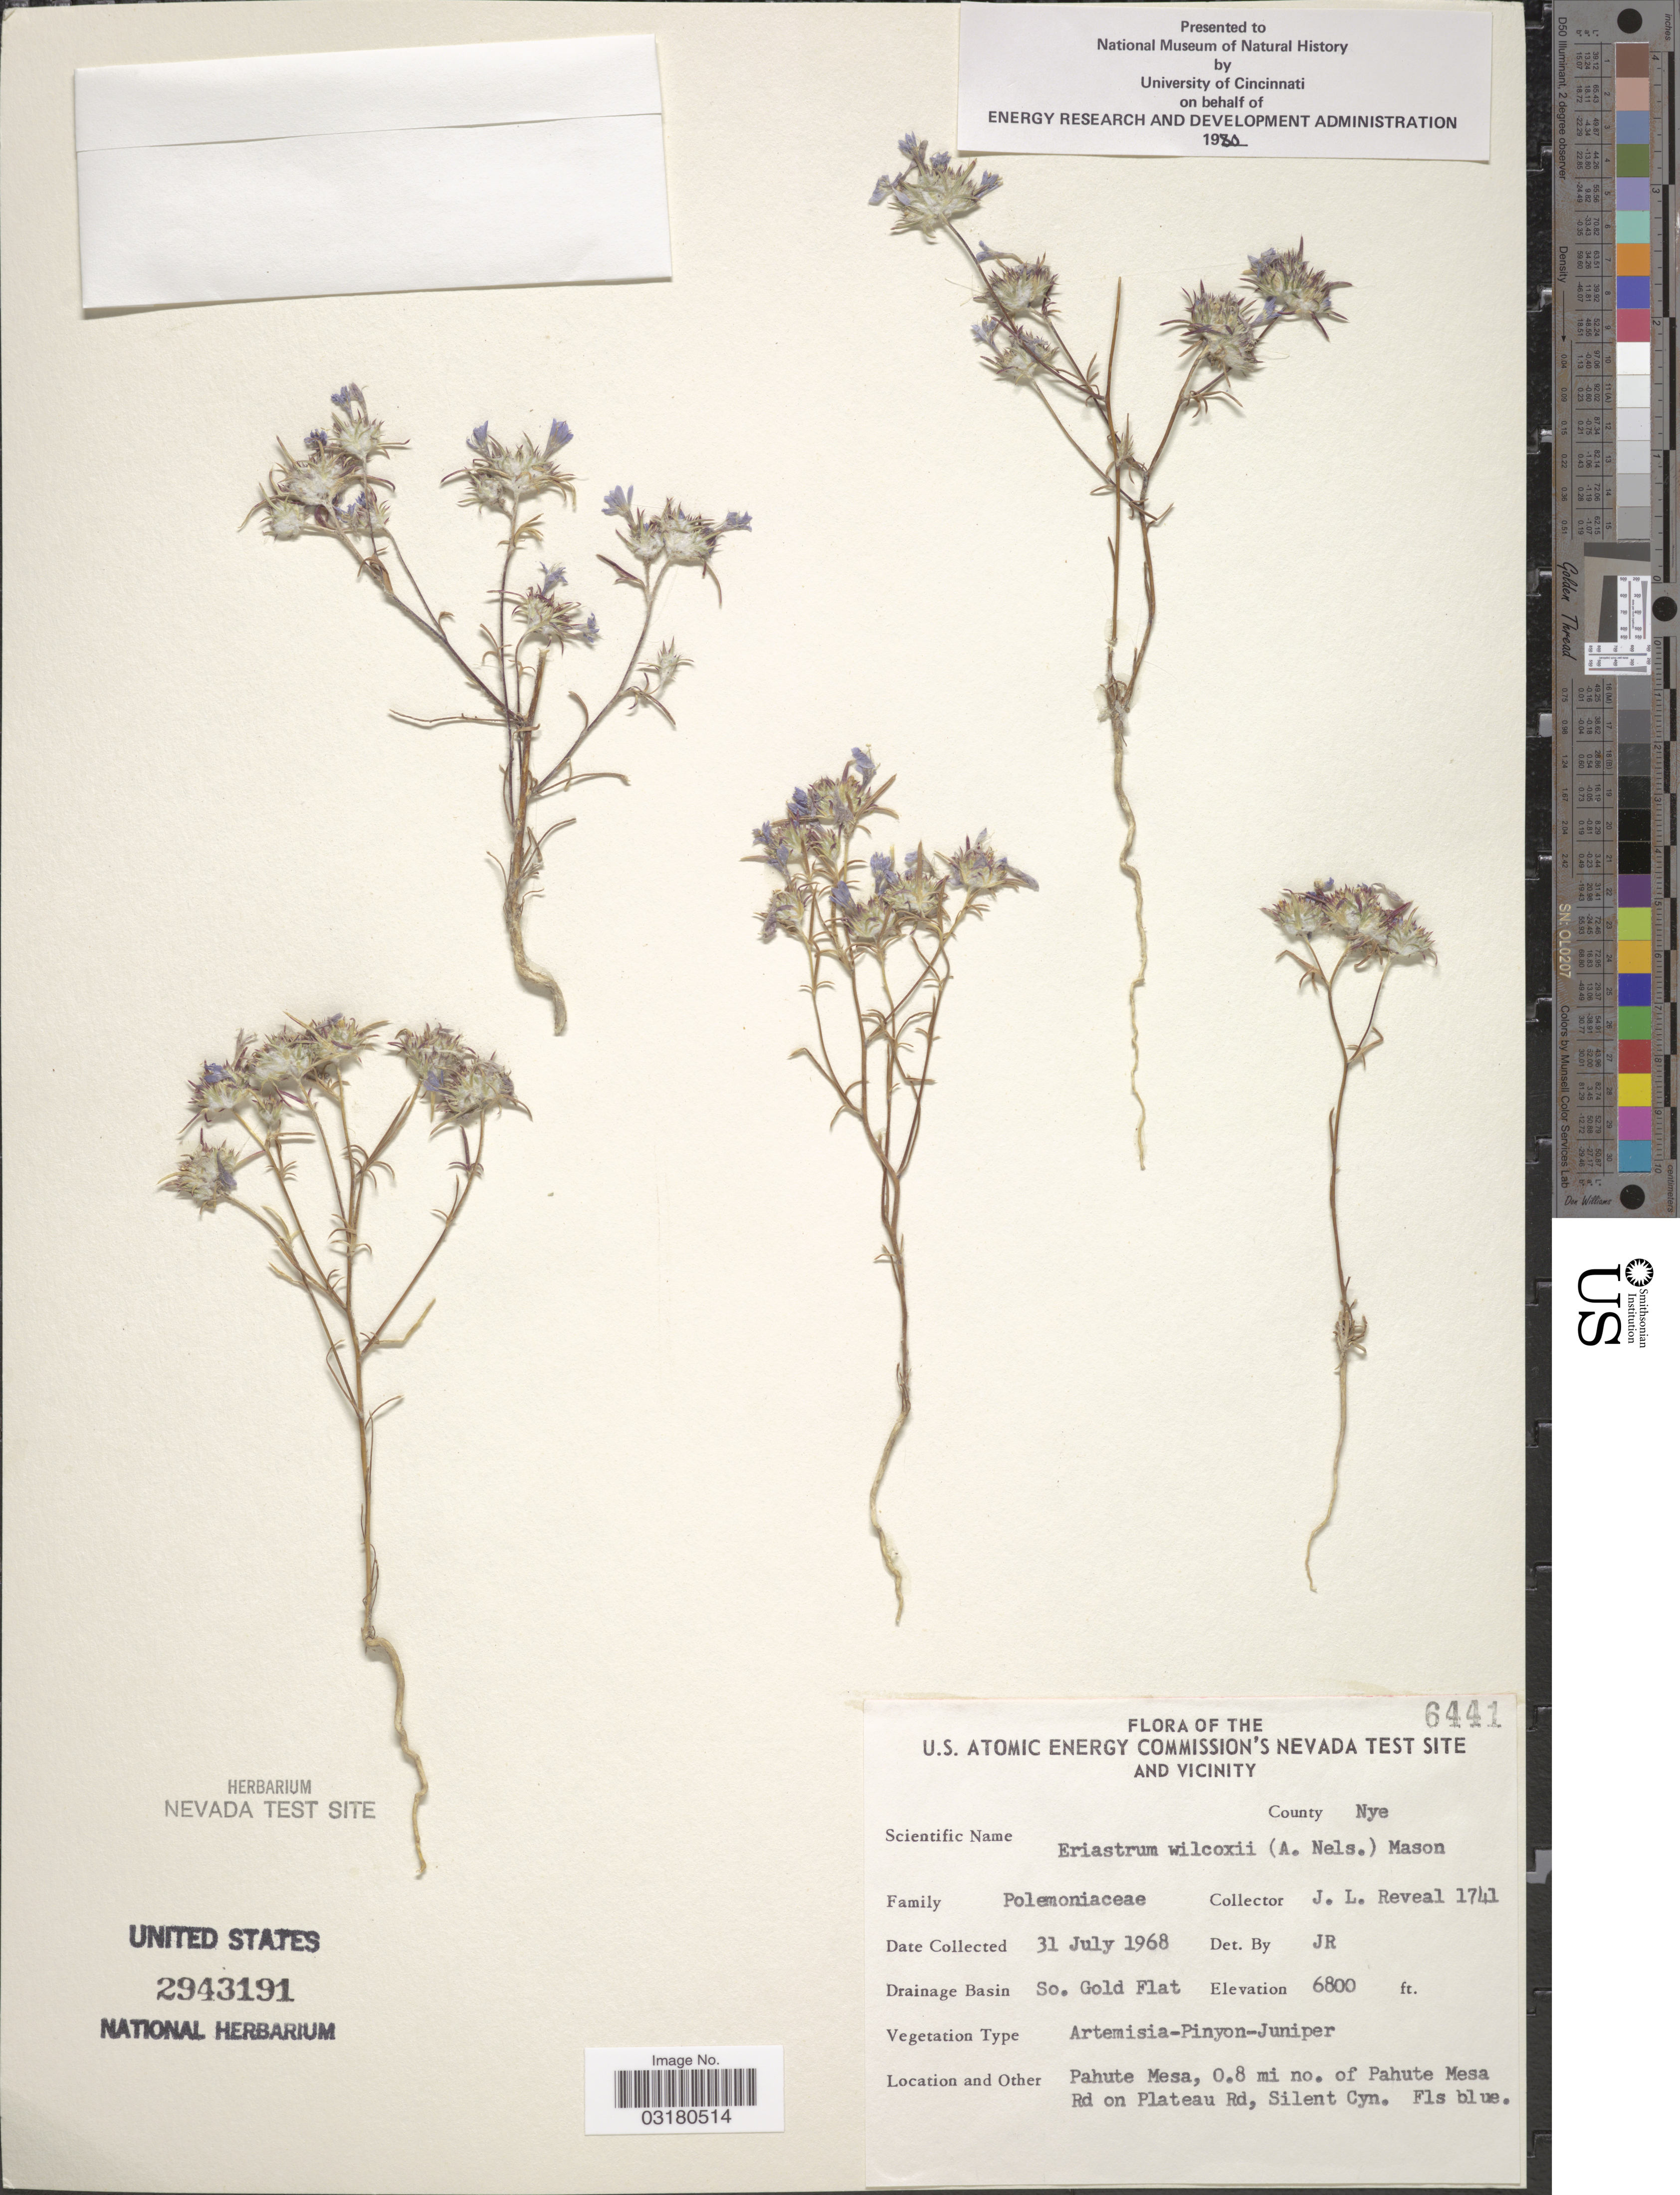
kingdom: Plantae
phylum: Tracheophyta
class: Magnoliopsida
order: Ericales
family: Polemoniaceae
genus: Eriastrum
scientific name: Eriastrum wilcoxii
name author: (A. Nelson) H. Mason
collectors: J. C. Beatley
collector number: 6441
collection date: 1968-07-31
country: United States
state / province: Nevada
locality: U.S. Atomic Energy Commission's Nevada Test Site and Vicinity. County Nye. Drainage Basin So. Gold Flat. Pahute Mesa, 0.8 mi no. of Pahute Mesa Rd on Plateau Rd, Silent Cyn.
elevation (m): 2073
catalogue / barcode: US 2943191